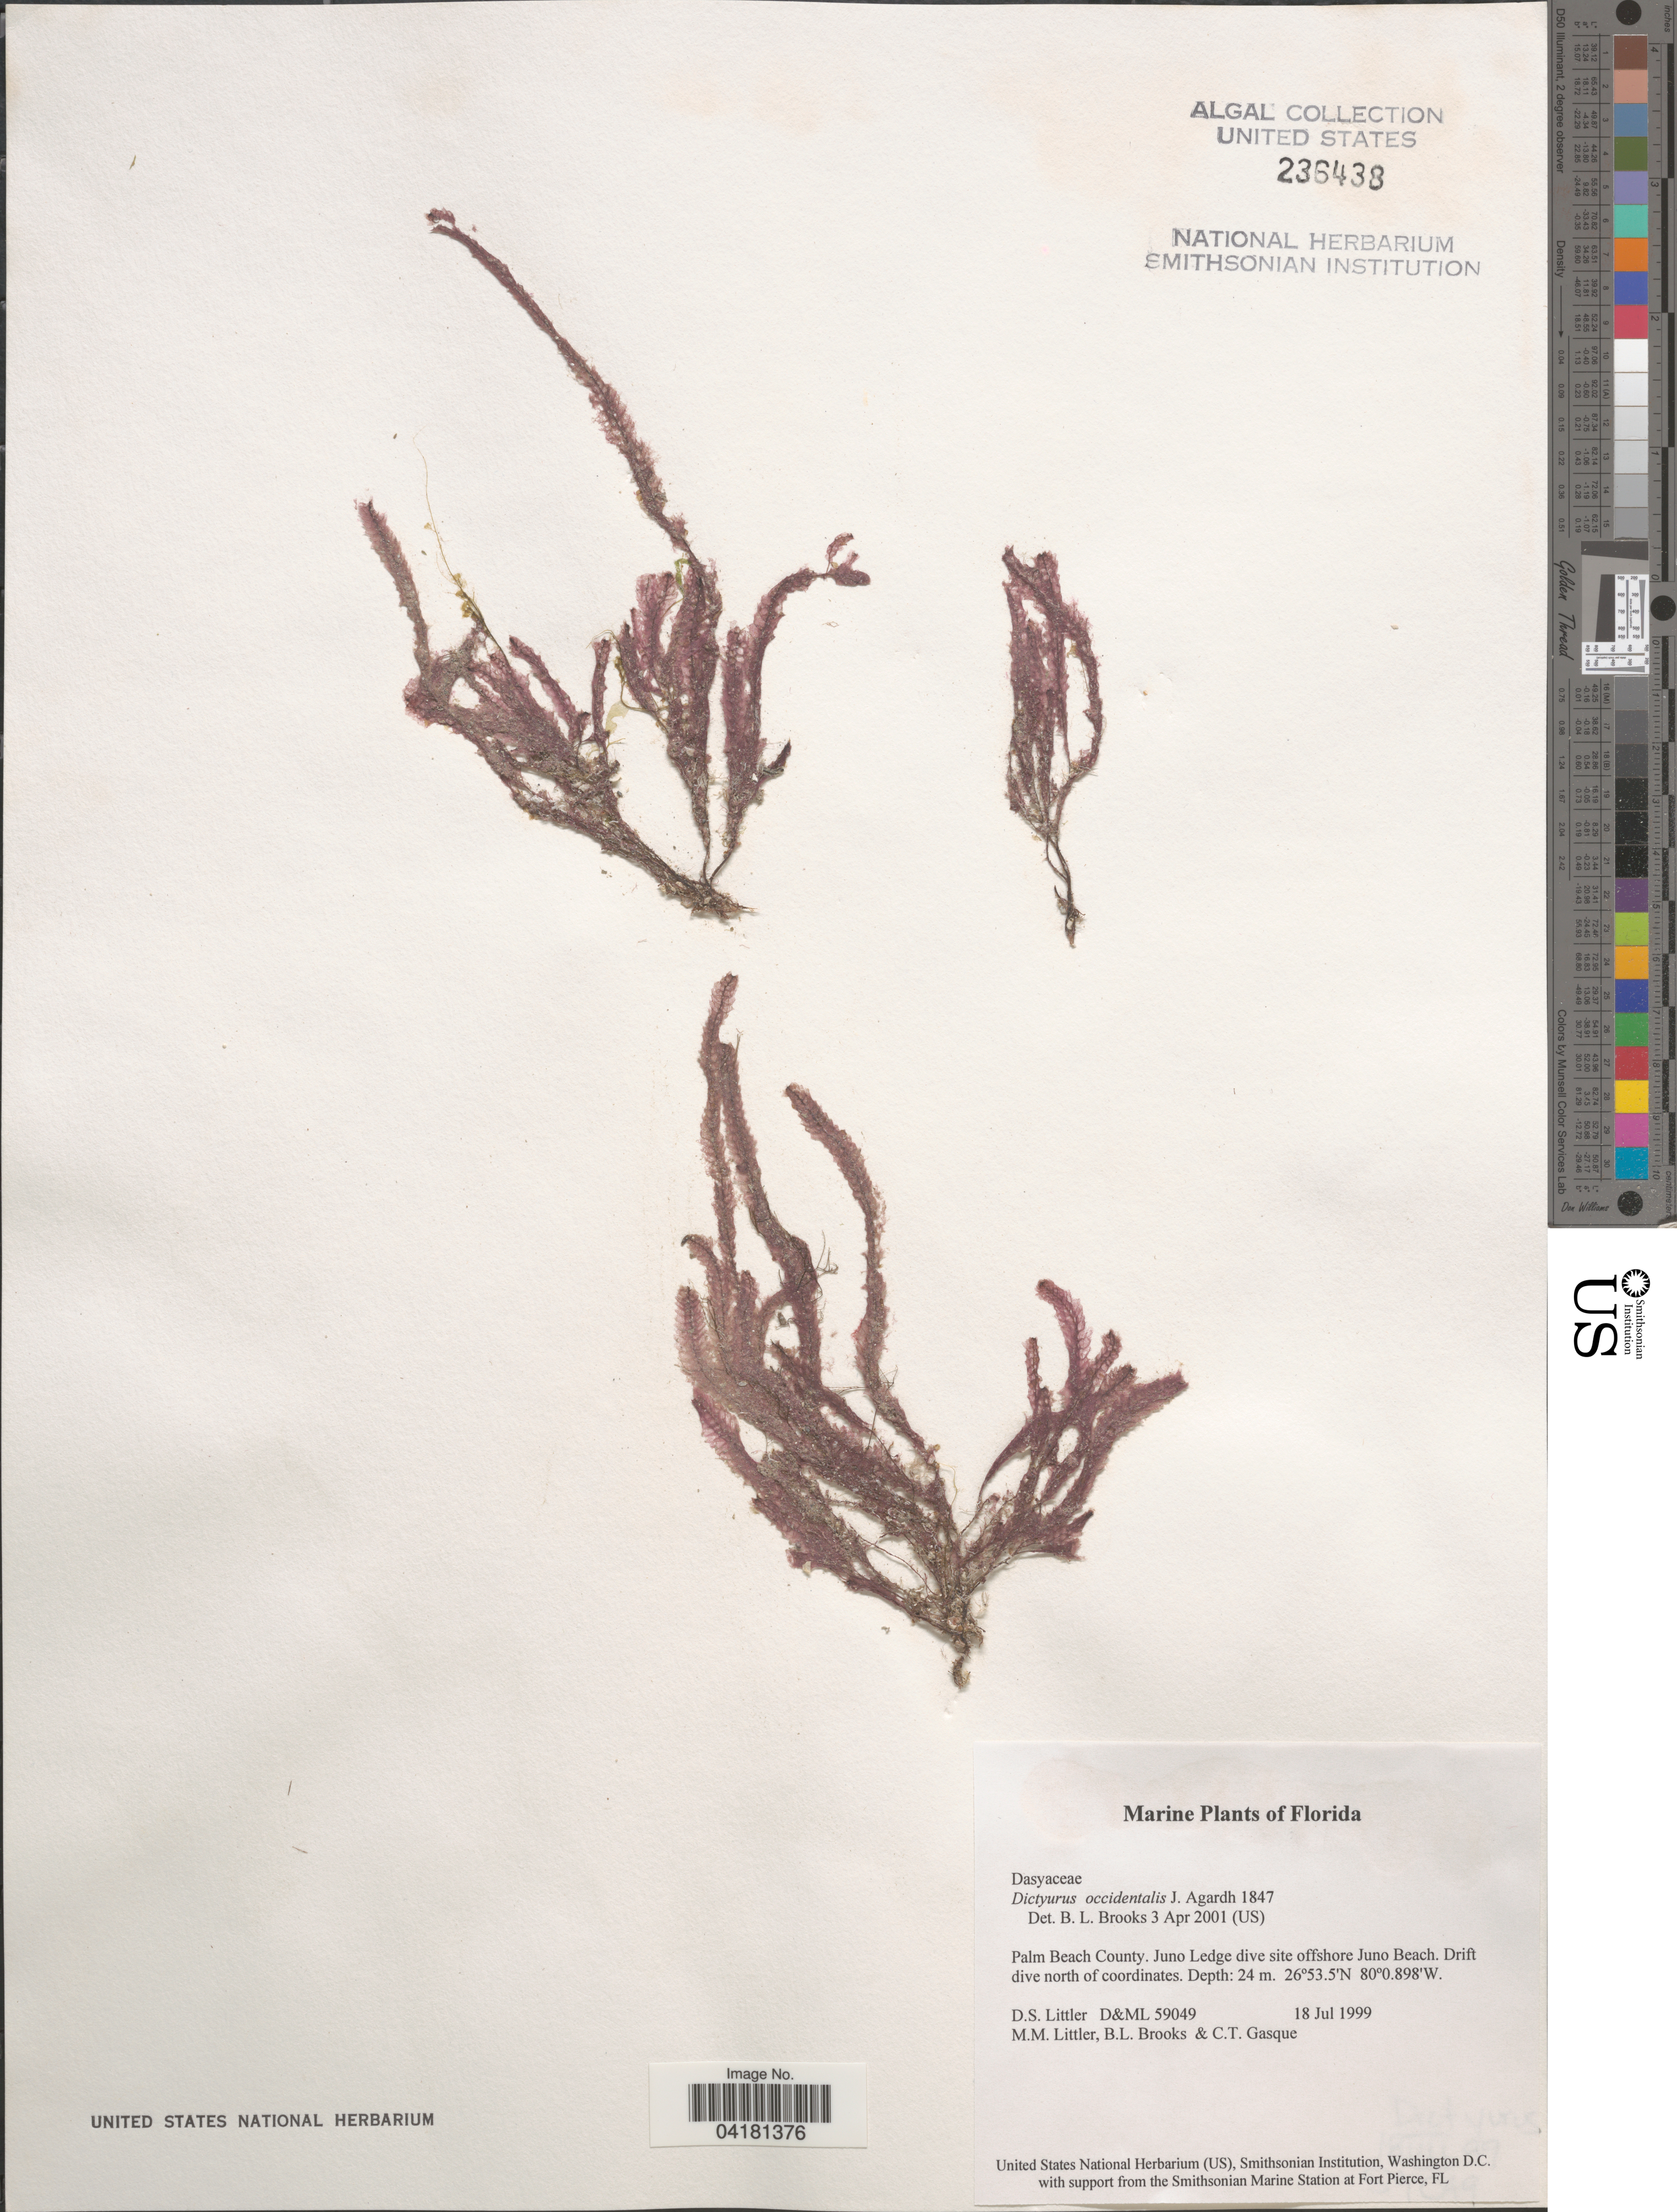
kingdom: Plantae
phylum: Rhodophyta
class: Florideophyceae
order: Ceramiales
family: Dasyaceae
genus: Dictyurus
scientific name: Dictyurus occidentalis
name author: J. Agardh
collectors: D. S. Littler, B. Brooks & C. Gasque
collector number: D&ML59049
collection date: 1999-07-18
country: United States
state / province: Florida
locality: Palm Beach County. Juno Ledge dive site offshore Juno Beach. Drift dive north of coordinates.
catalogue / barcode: US 236438